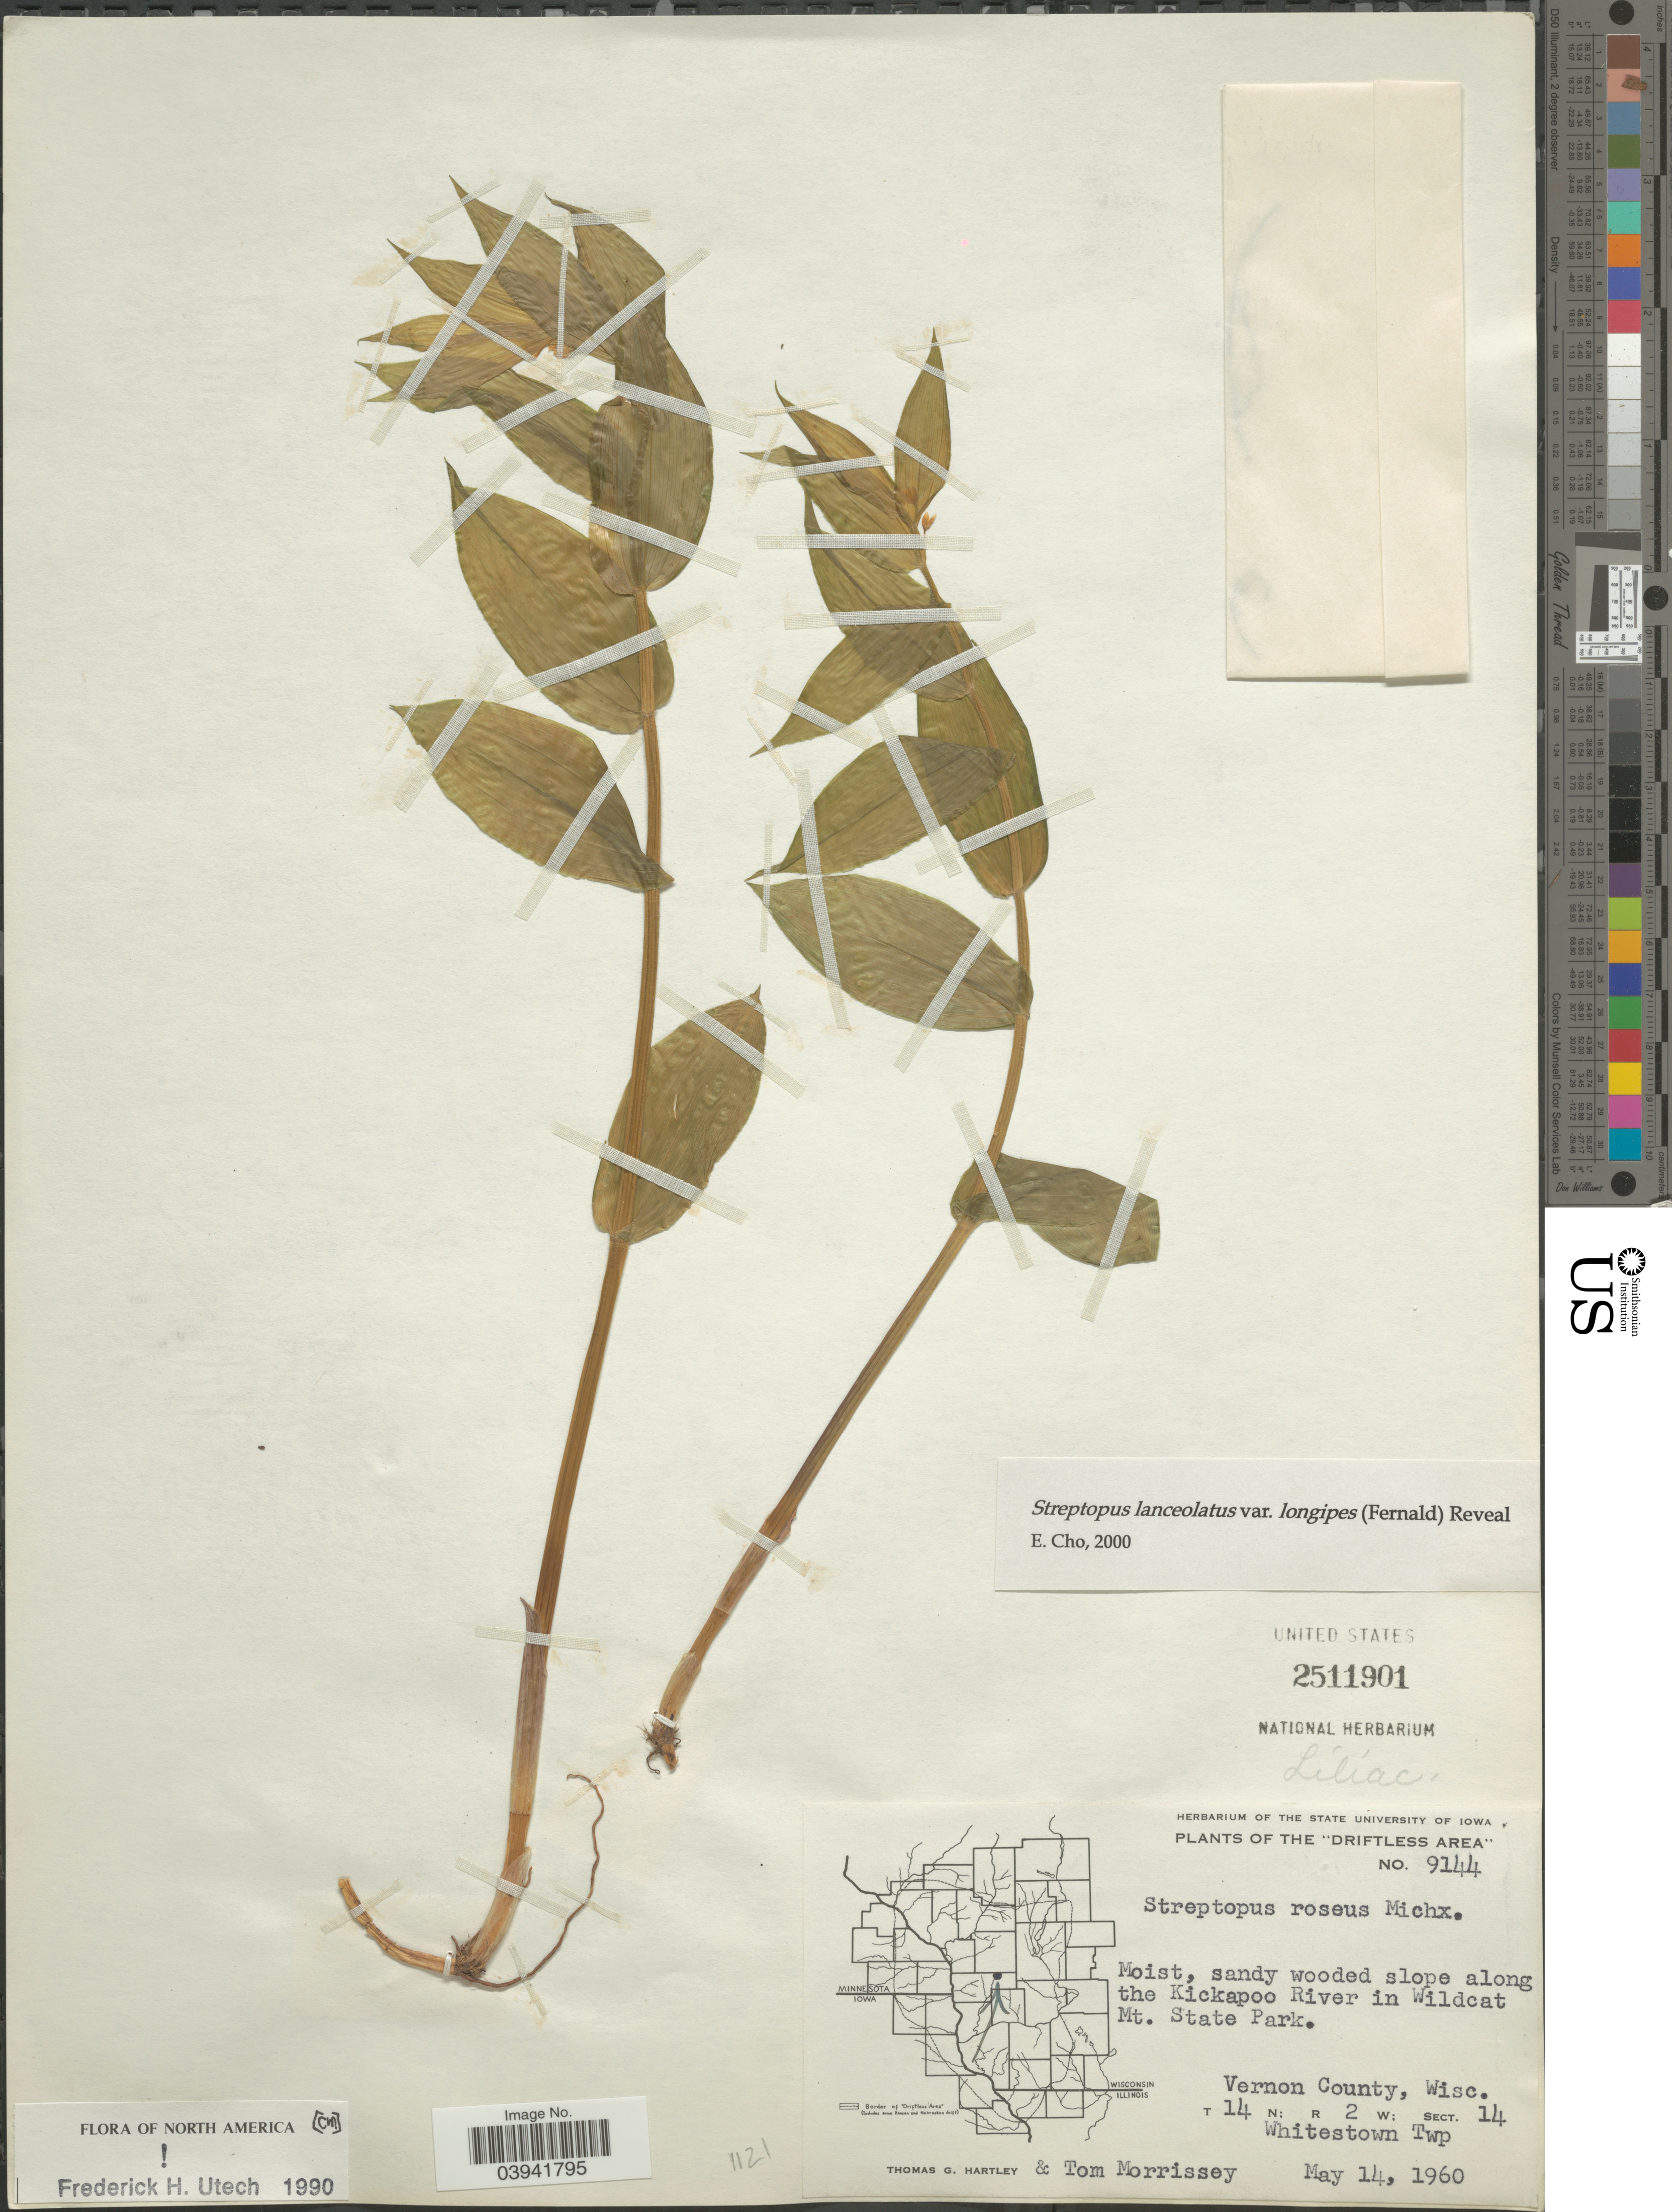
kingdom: Plantae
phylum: Tracheophyta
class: Liliopsida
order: Liliales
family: Liliaceae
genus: Streptopus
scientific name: Streptopus lanceolatus var. longipes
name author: (Fernald) Reveal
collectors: T. G. Hartley & T. Morrissey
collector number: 9144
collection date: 1960-05-14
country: United States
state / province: Wisconsin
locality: The "Driftless Area". Along the Kickapoo River in Wildcat Mt. State Park. Vernon County. T 14 N; R 2 W; Sect. 14. Whitestown Twp.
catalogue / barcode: US 2511901